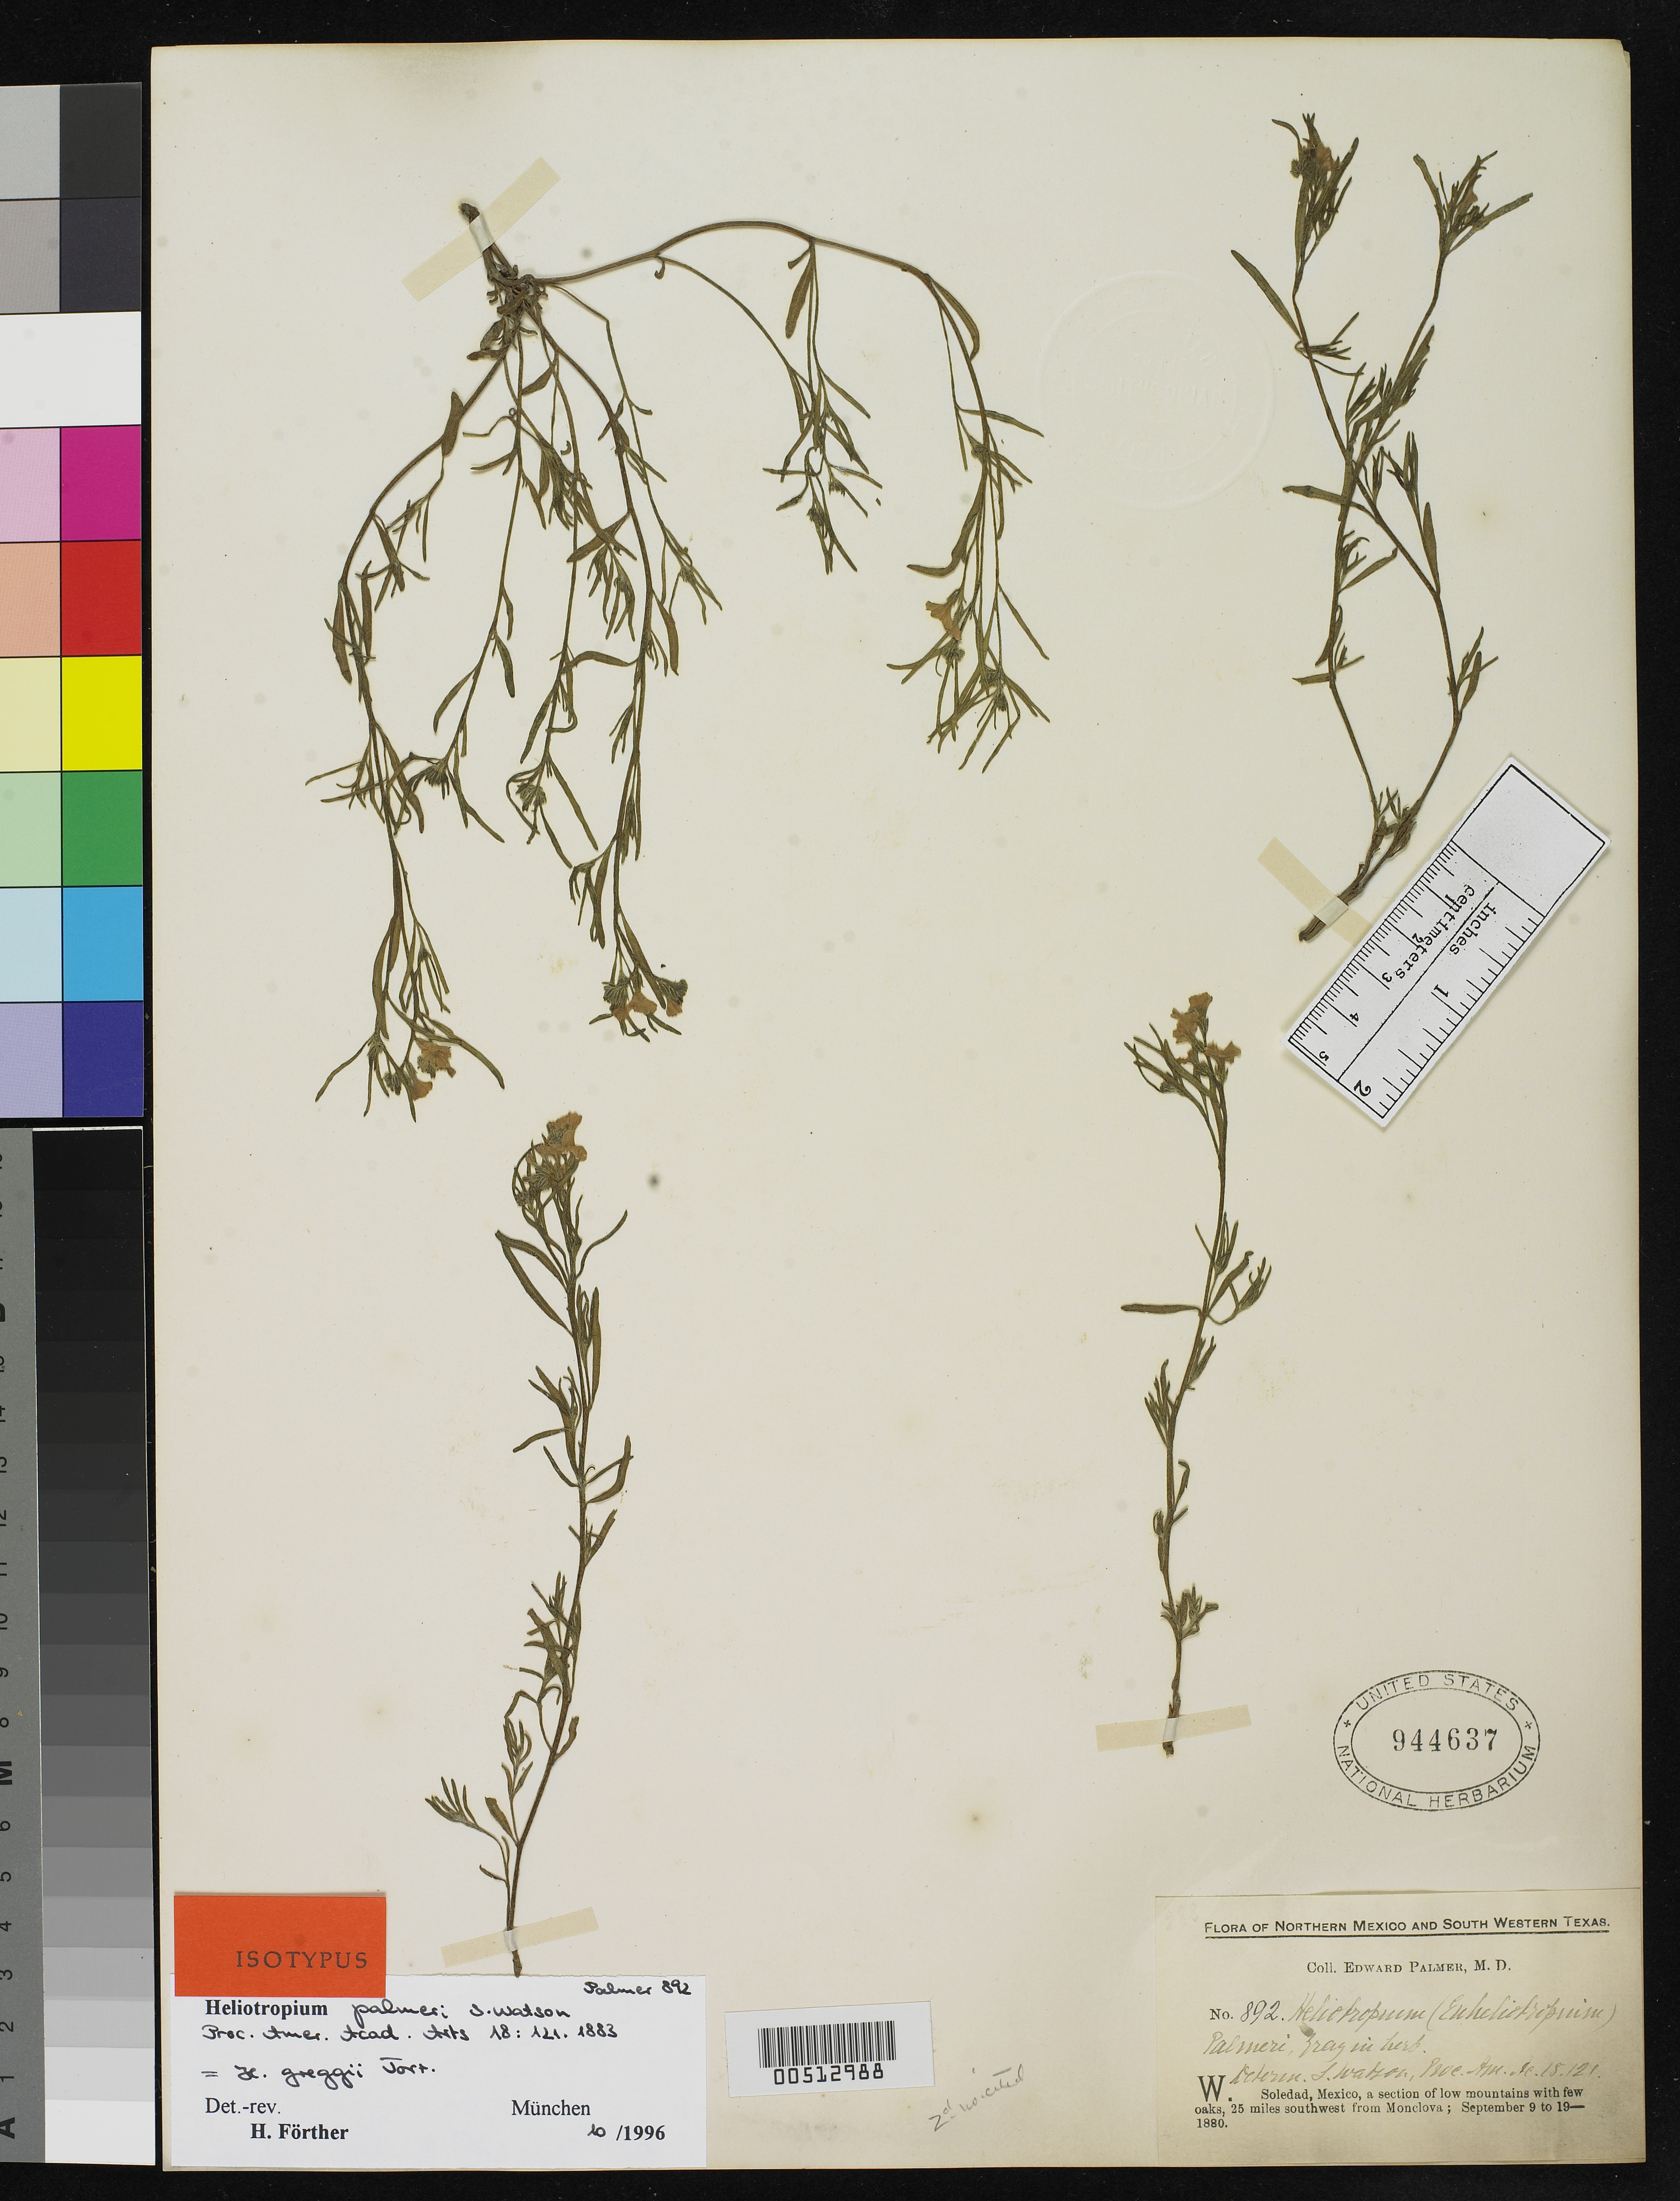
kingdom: Plantae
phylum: Tracheophyta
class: Magnoliopsida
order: Boraginales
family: Heliotropiaceae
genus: Heliotropium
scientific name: Heliotropium palmeri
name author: A. Gray ex S. Watson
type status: Isosyntype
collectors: E. Palmer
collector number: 892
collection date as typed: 09 Sep 1880 to 19 Sep 1880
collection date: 1880-09-09/1880-09-19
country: Mexico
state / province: Coahuila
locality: Soledad, low mountains, 25 mi SW from Monclova.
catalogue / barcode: US 944637